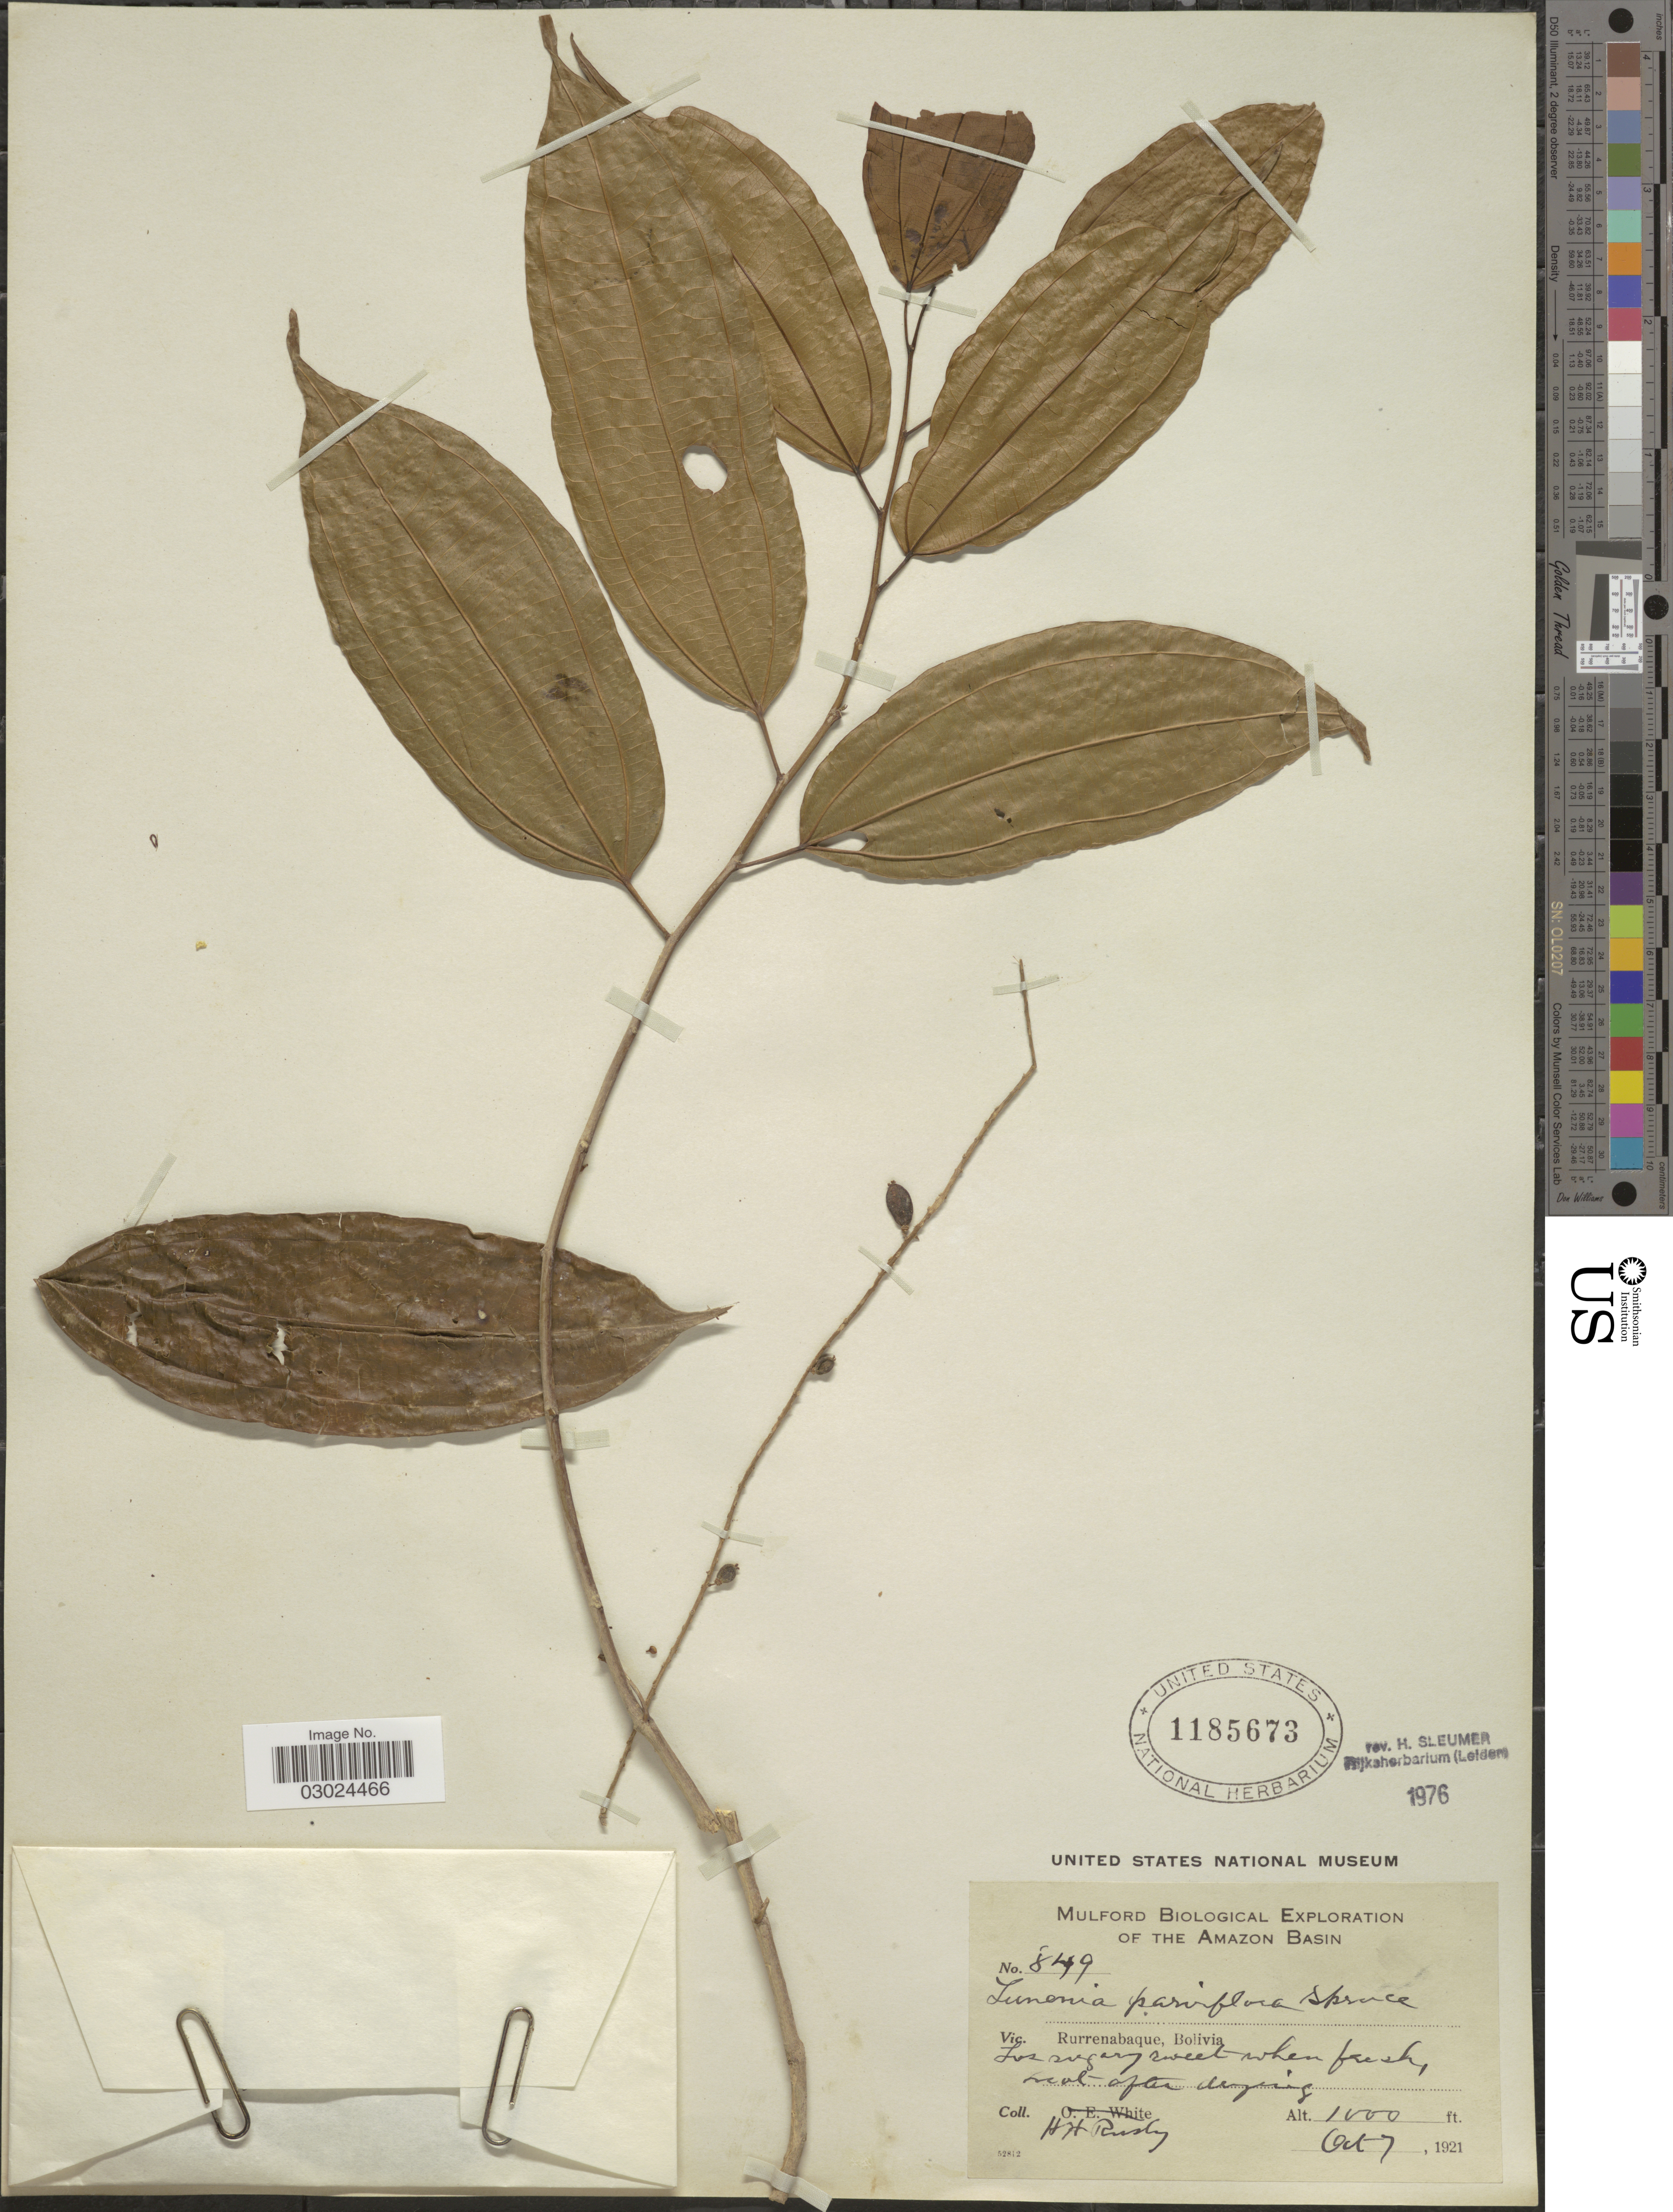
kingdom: Plantae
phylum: Tracheophyta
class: Magnoliopsida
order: Malpighiales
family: Salicaceae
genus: Lunania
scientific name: Lunania parviflora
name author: Spruce ex Benth.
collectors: H. H. Rusby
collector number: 849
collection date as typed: Oct 7, 1921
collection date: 1921-10-07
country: Bolivia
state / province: Beni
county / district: José Ballivián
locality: Rurrenabaque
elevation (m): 305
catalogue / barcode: US 1185673